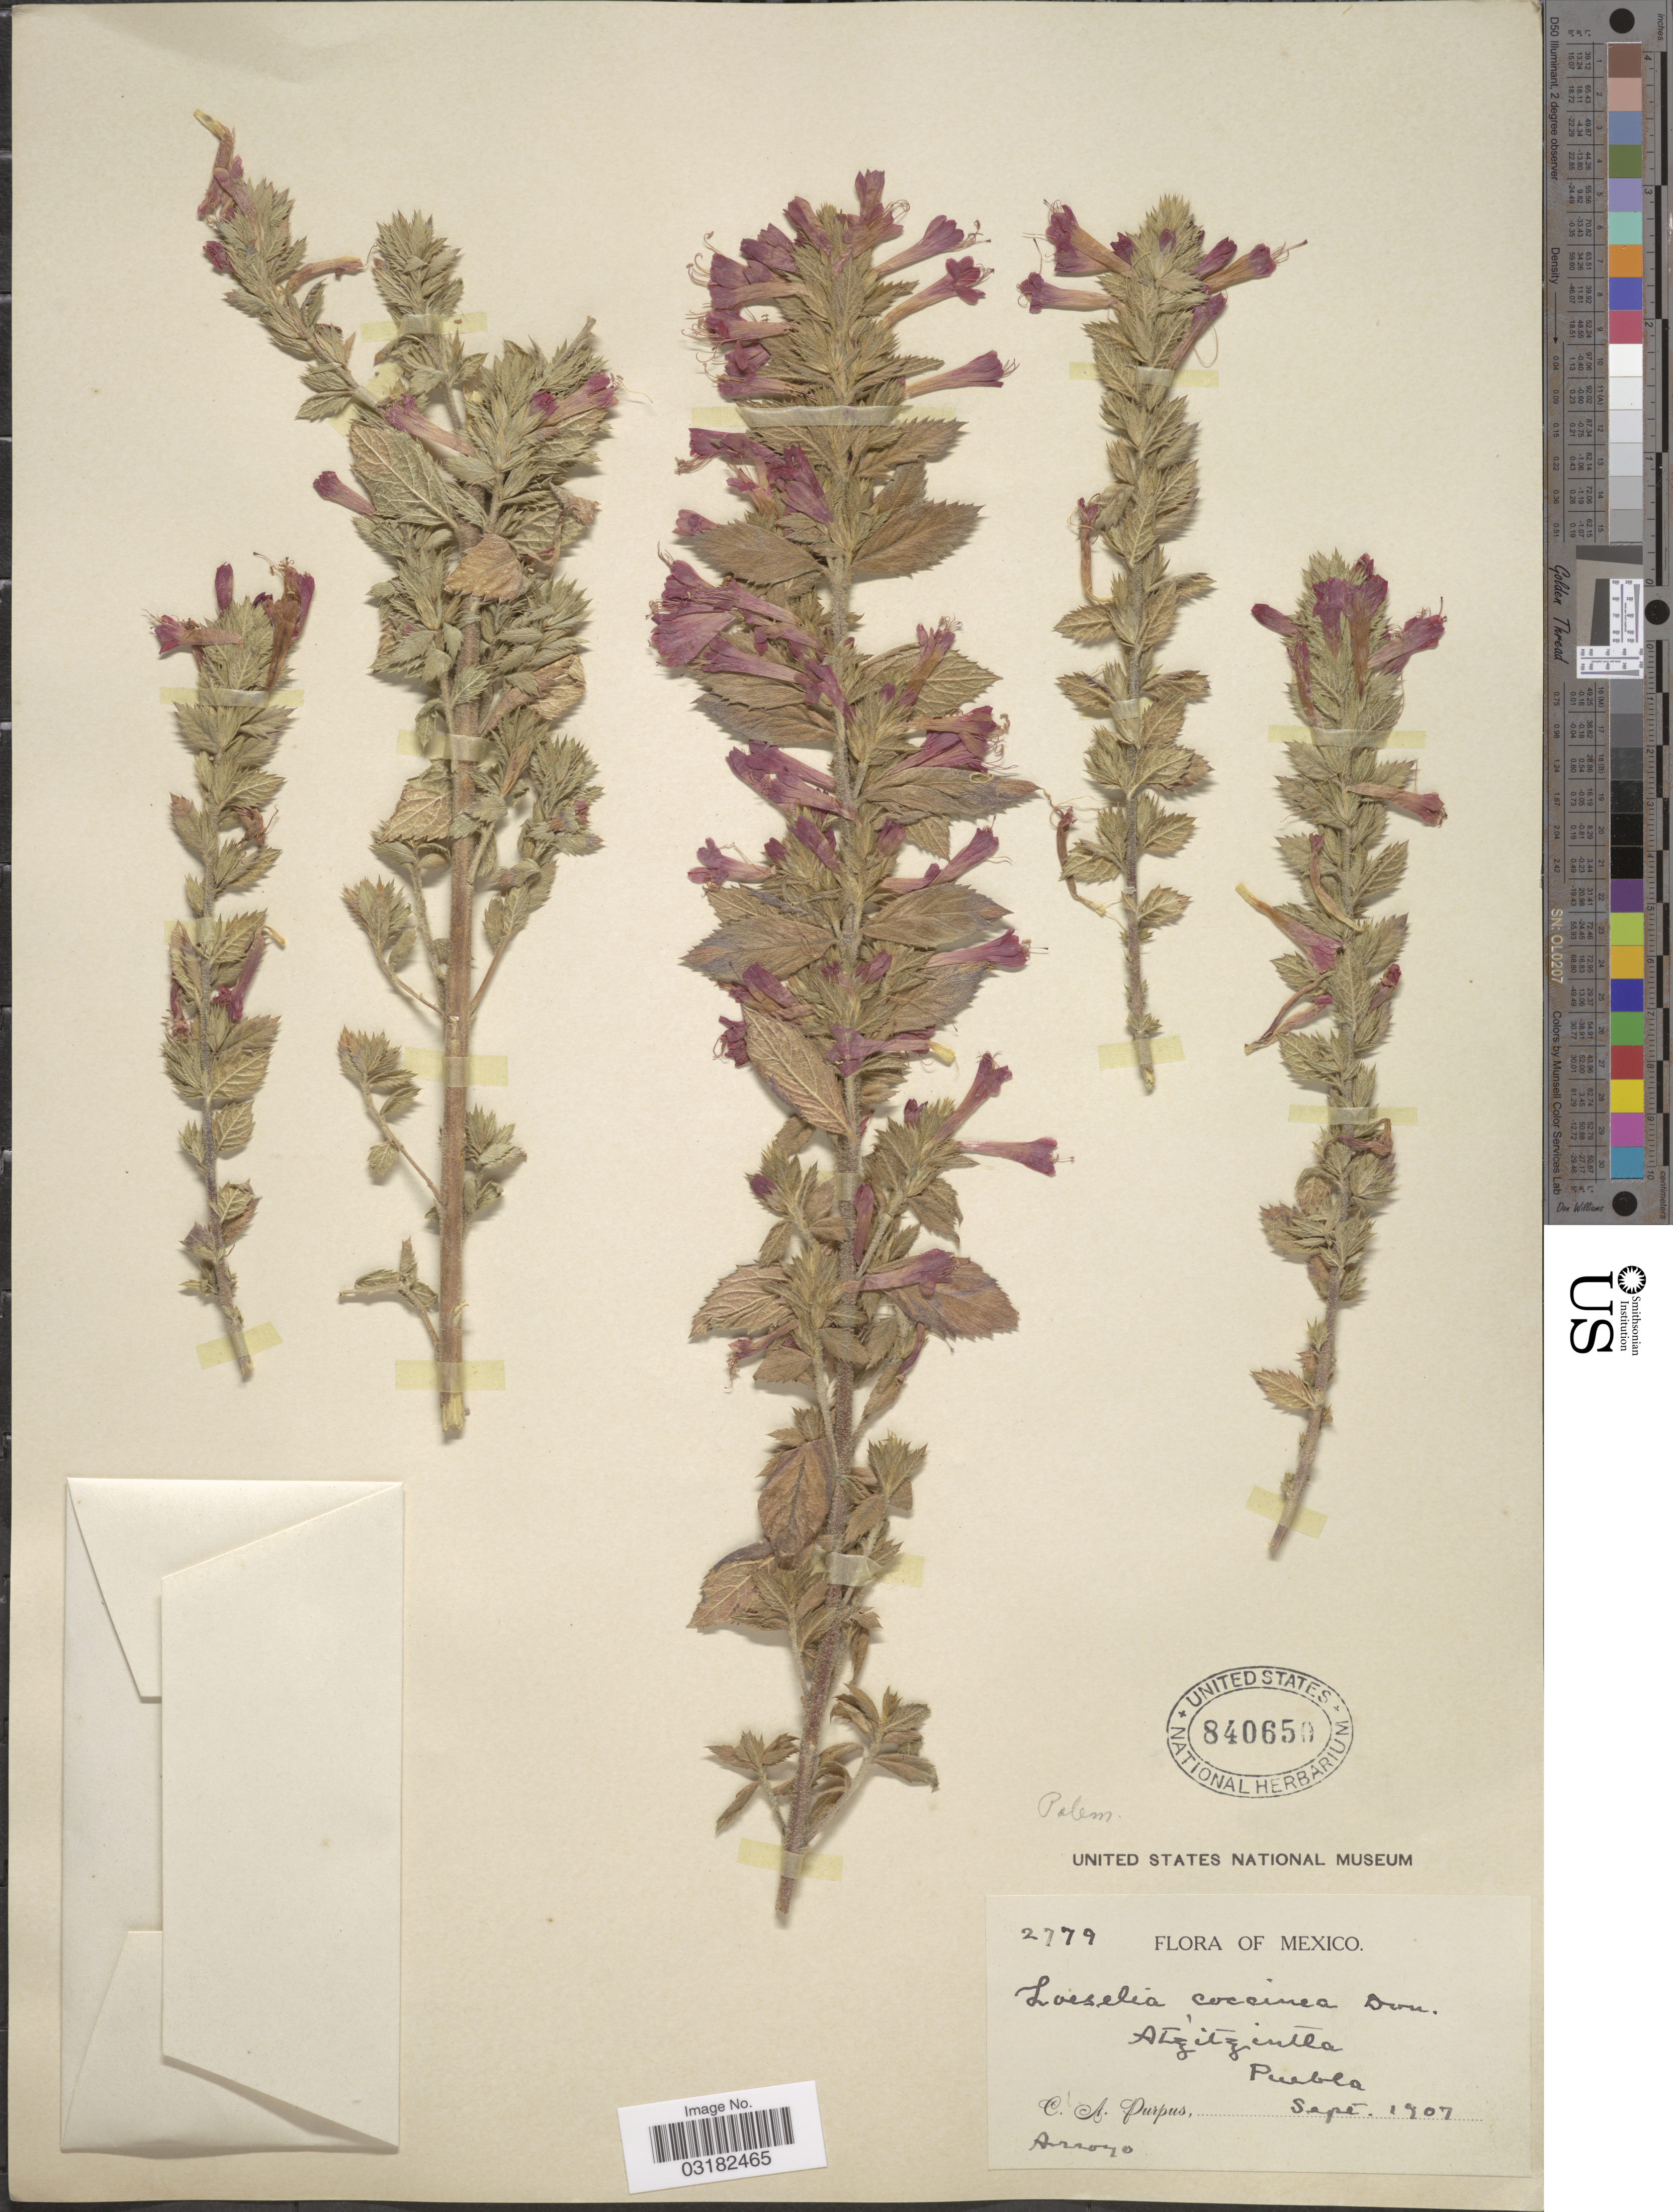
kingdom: Plantae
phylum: Tracheophyta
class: Magnoliopsida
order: Ericales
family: Polemoniaceae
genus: Loeselia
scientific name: Loeselia mexicana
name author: (Lam.) Brand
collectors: C. A. Purpus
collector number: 2779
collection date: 1907-09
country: Mexico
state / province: Puebla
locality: Atzitzintla.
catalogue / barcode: US 840650